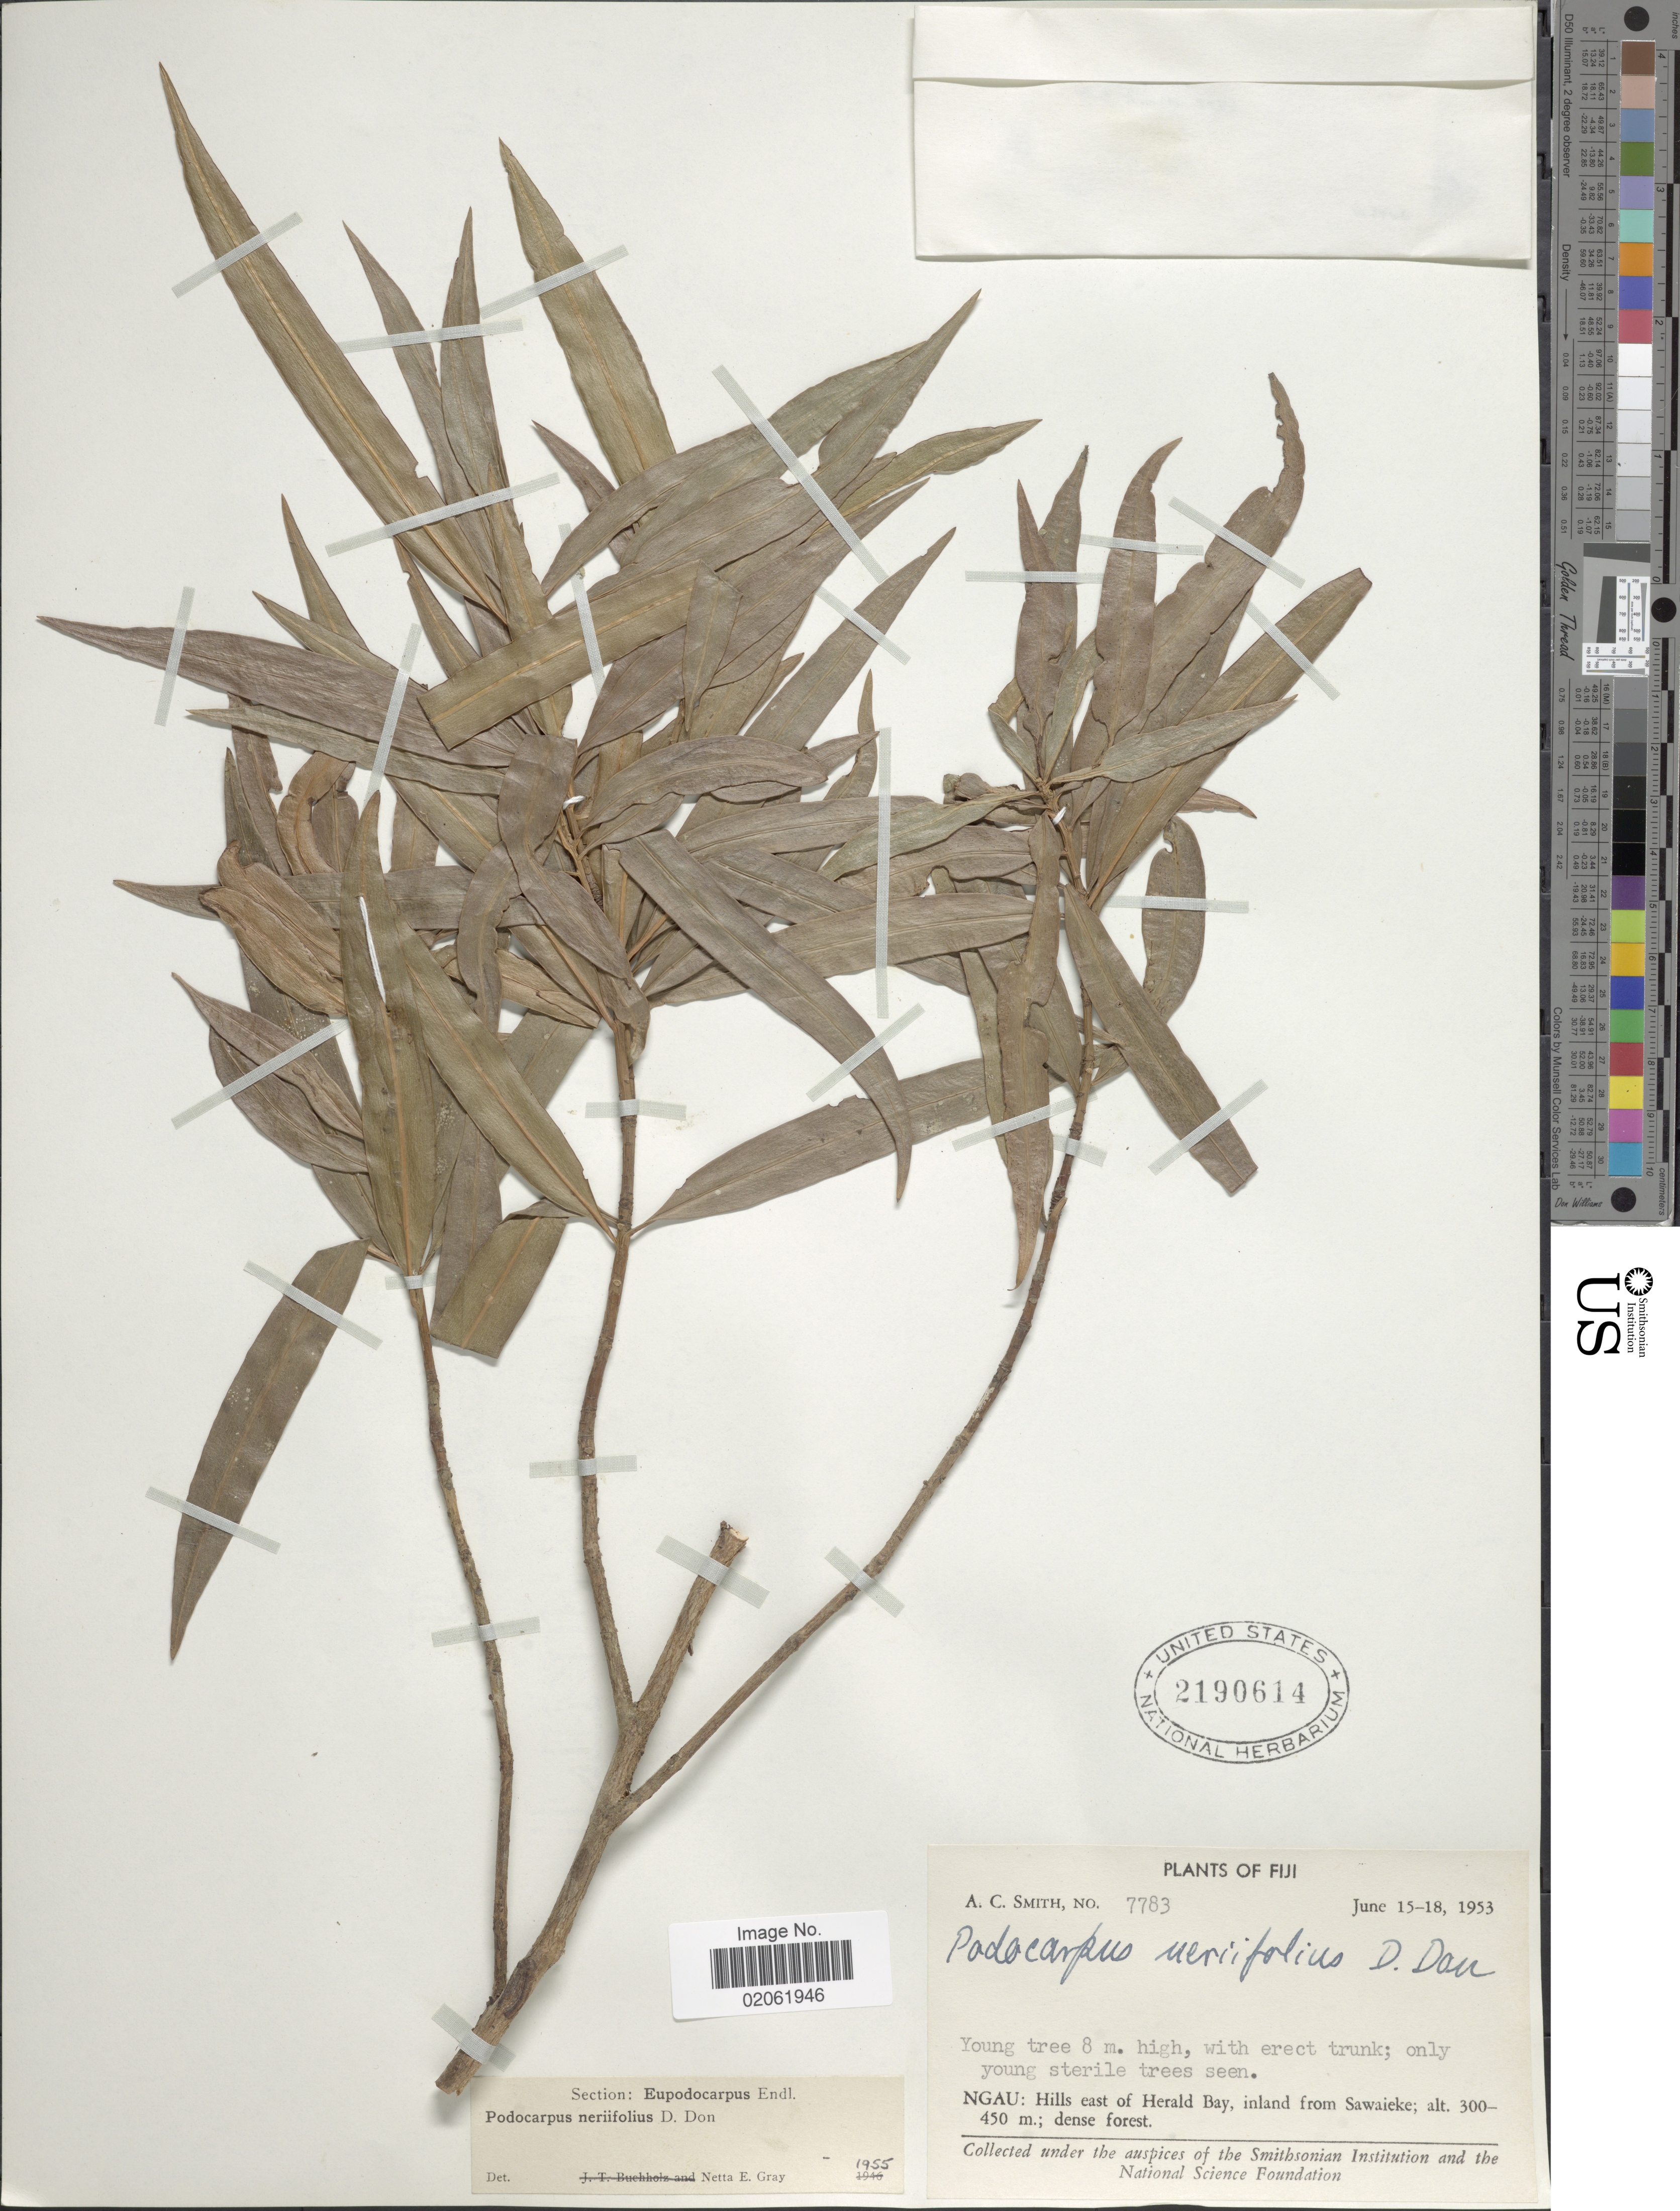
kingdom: Plantae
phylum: Tracheophyta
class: Pinopsida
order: Pinales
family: Podocarpaceae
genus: Podocarpus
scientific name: Podocarpus neriifolius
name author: D. Don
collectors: A. C. Smith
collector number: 7783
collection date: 1953-06-15/1953-06-18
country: Fiji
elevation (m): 300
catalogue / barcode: US 2190614